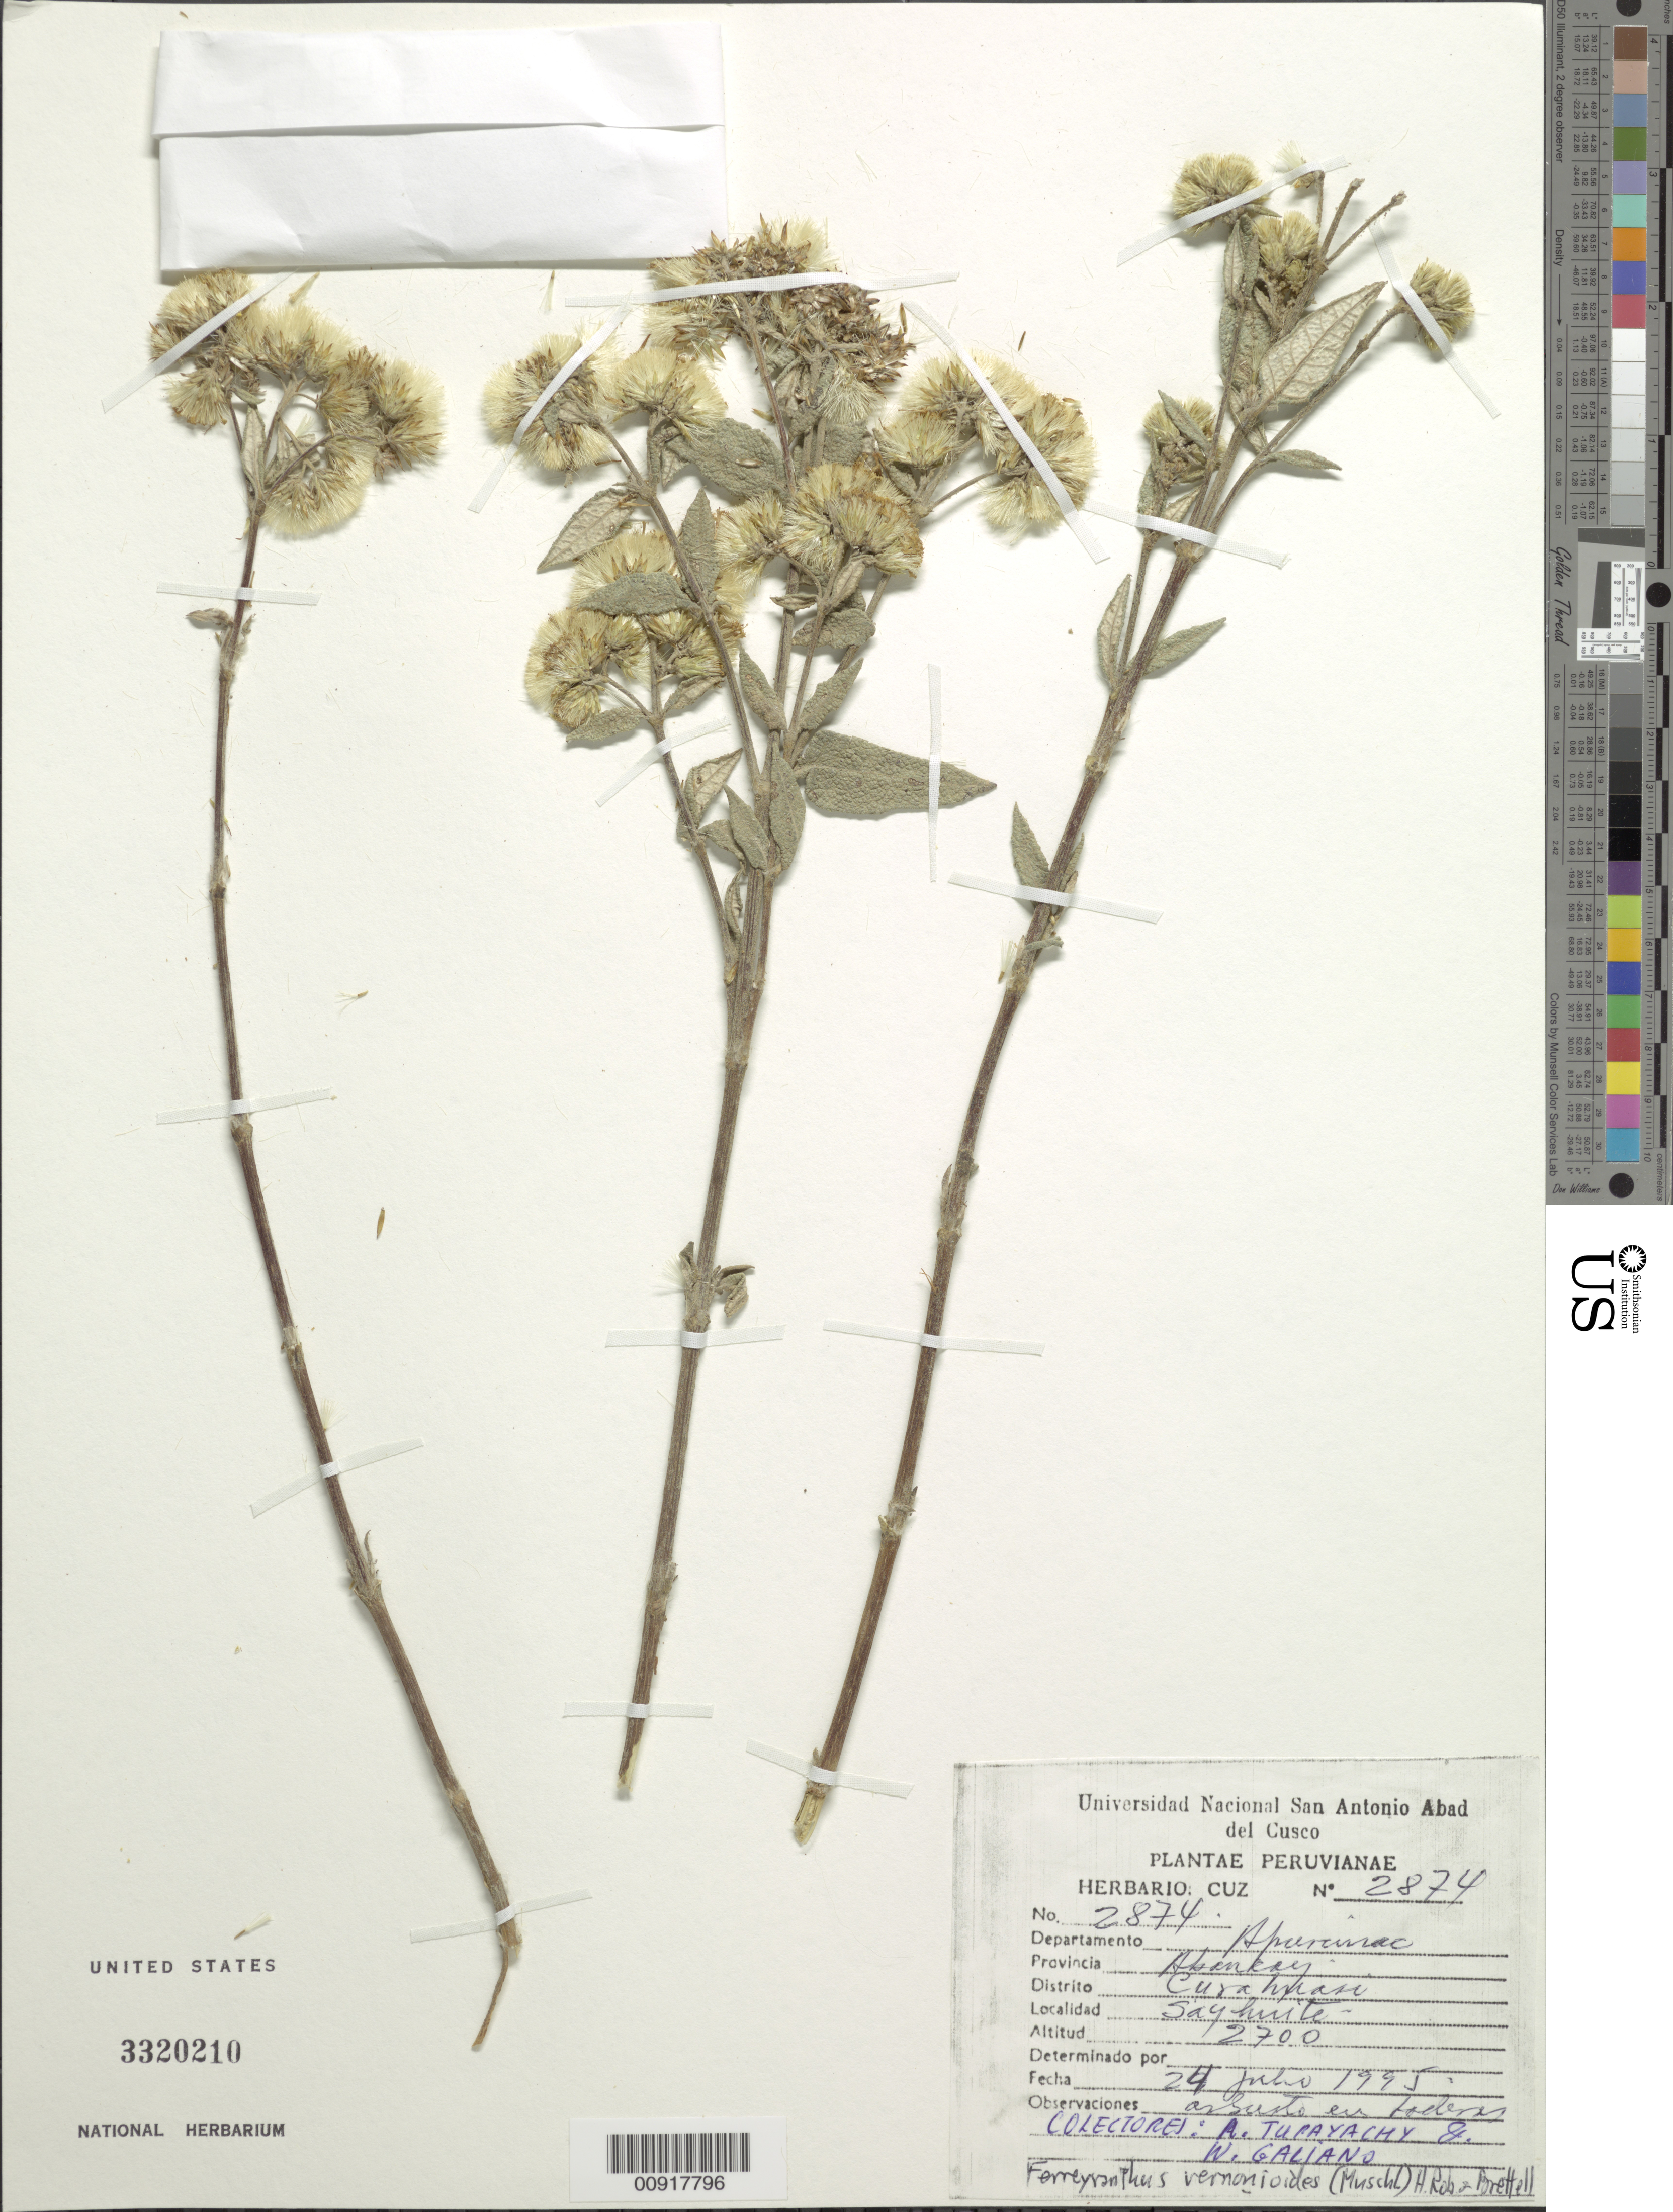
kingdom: Plantae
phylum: Tracheophyta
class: Magnoliopsida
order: Asterales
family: Asteraceae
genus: Ferreyranthus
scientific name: Ferreyranthus vernonioides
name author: (Muschl.) H. Rob. & Brettell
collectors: A. Tupayachi H. & W. Galiano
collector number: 2874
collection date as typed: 24 July 1995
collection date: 1995-07-24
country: Peru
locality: Prov. Abancay, Dpto. Apurímac, Dist. Curahasi, Sayhuito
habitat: Laderas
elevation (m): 2700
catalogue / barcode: US 3320210